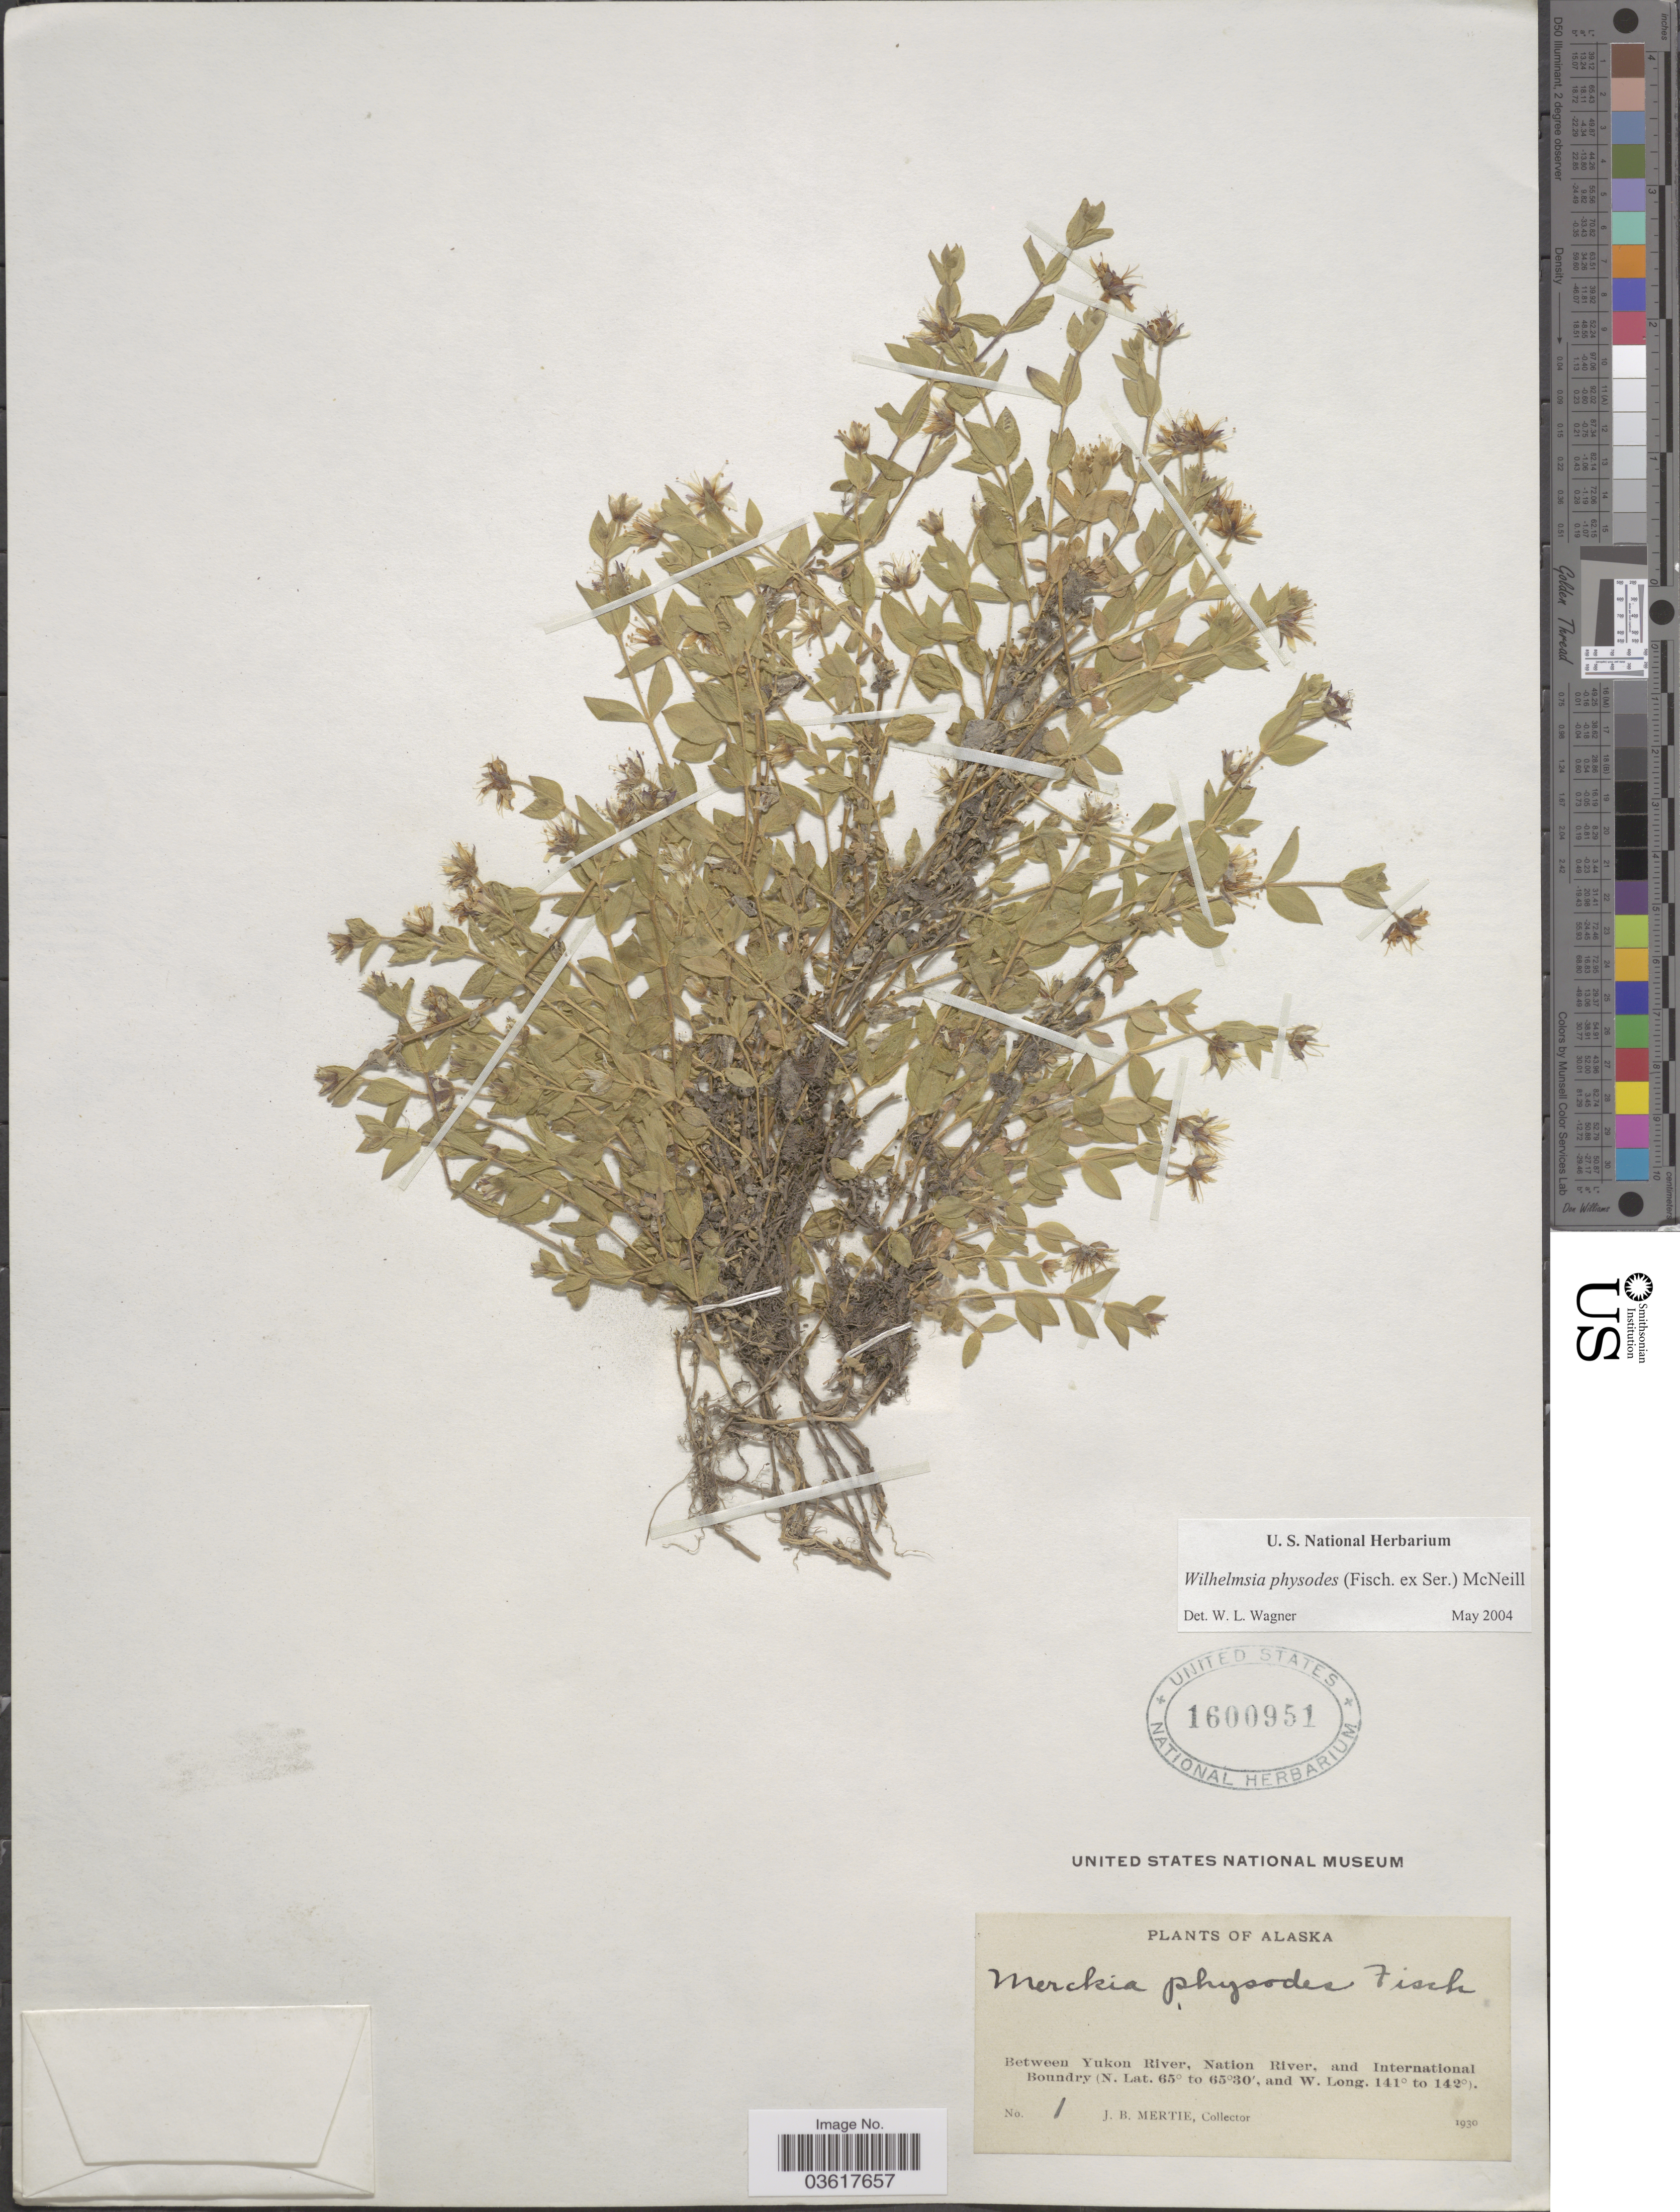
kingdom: Plantae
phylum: Tracheophyta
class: Magnoliopsida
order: Caryophyllales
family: Caryophyllaceae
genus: Wilhelmsia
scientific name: Wilhelmsia sp.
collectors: J. Mertie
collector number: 1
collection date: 1930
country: United States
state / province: Alaska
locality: Between Yukon River, Nation River, and International Boundary.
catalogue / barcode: US 1600951